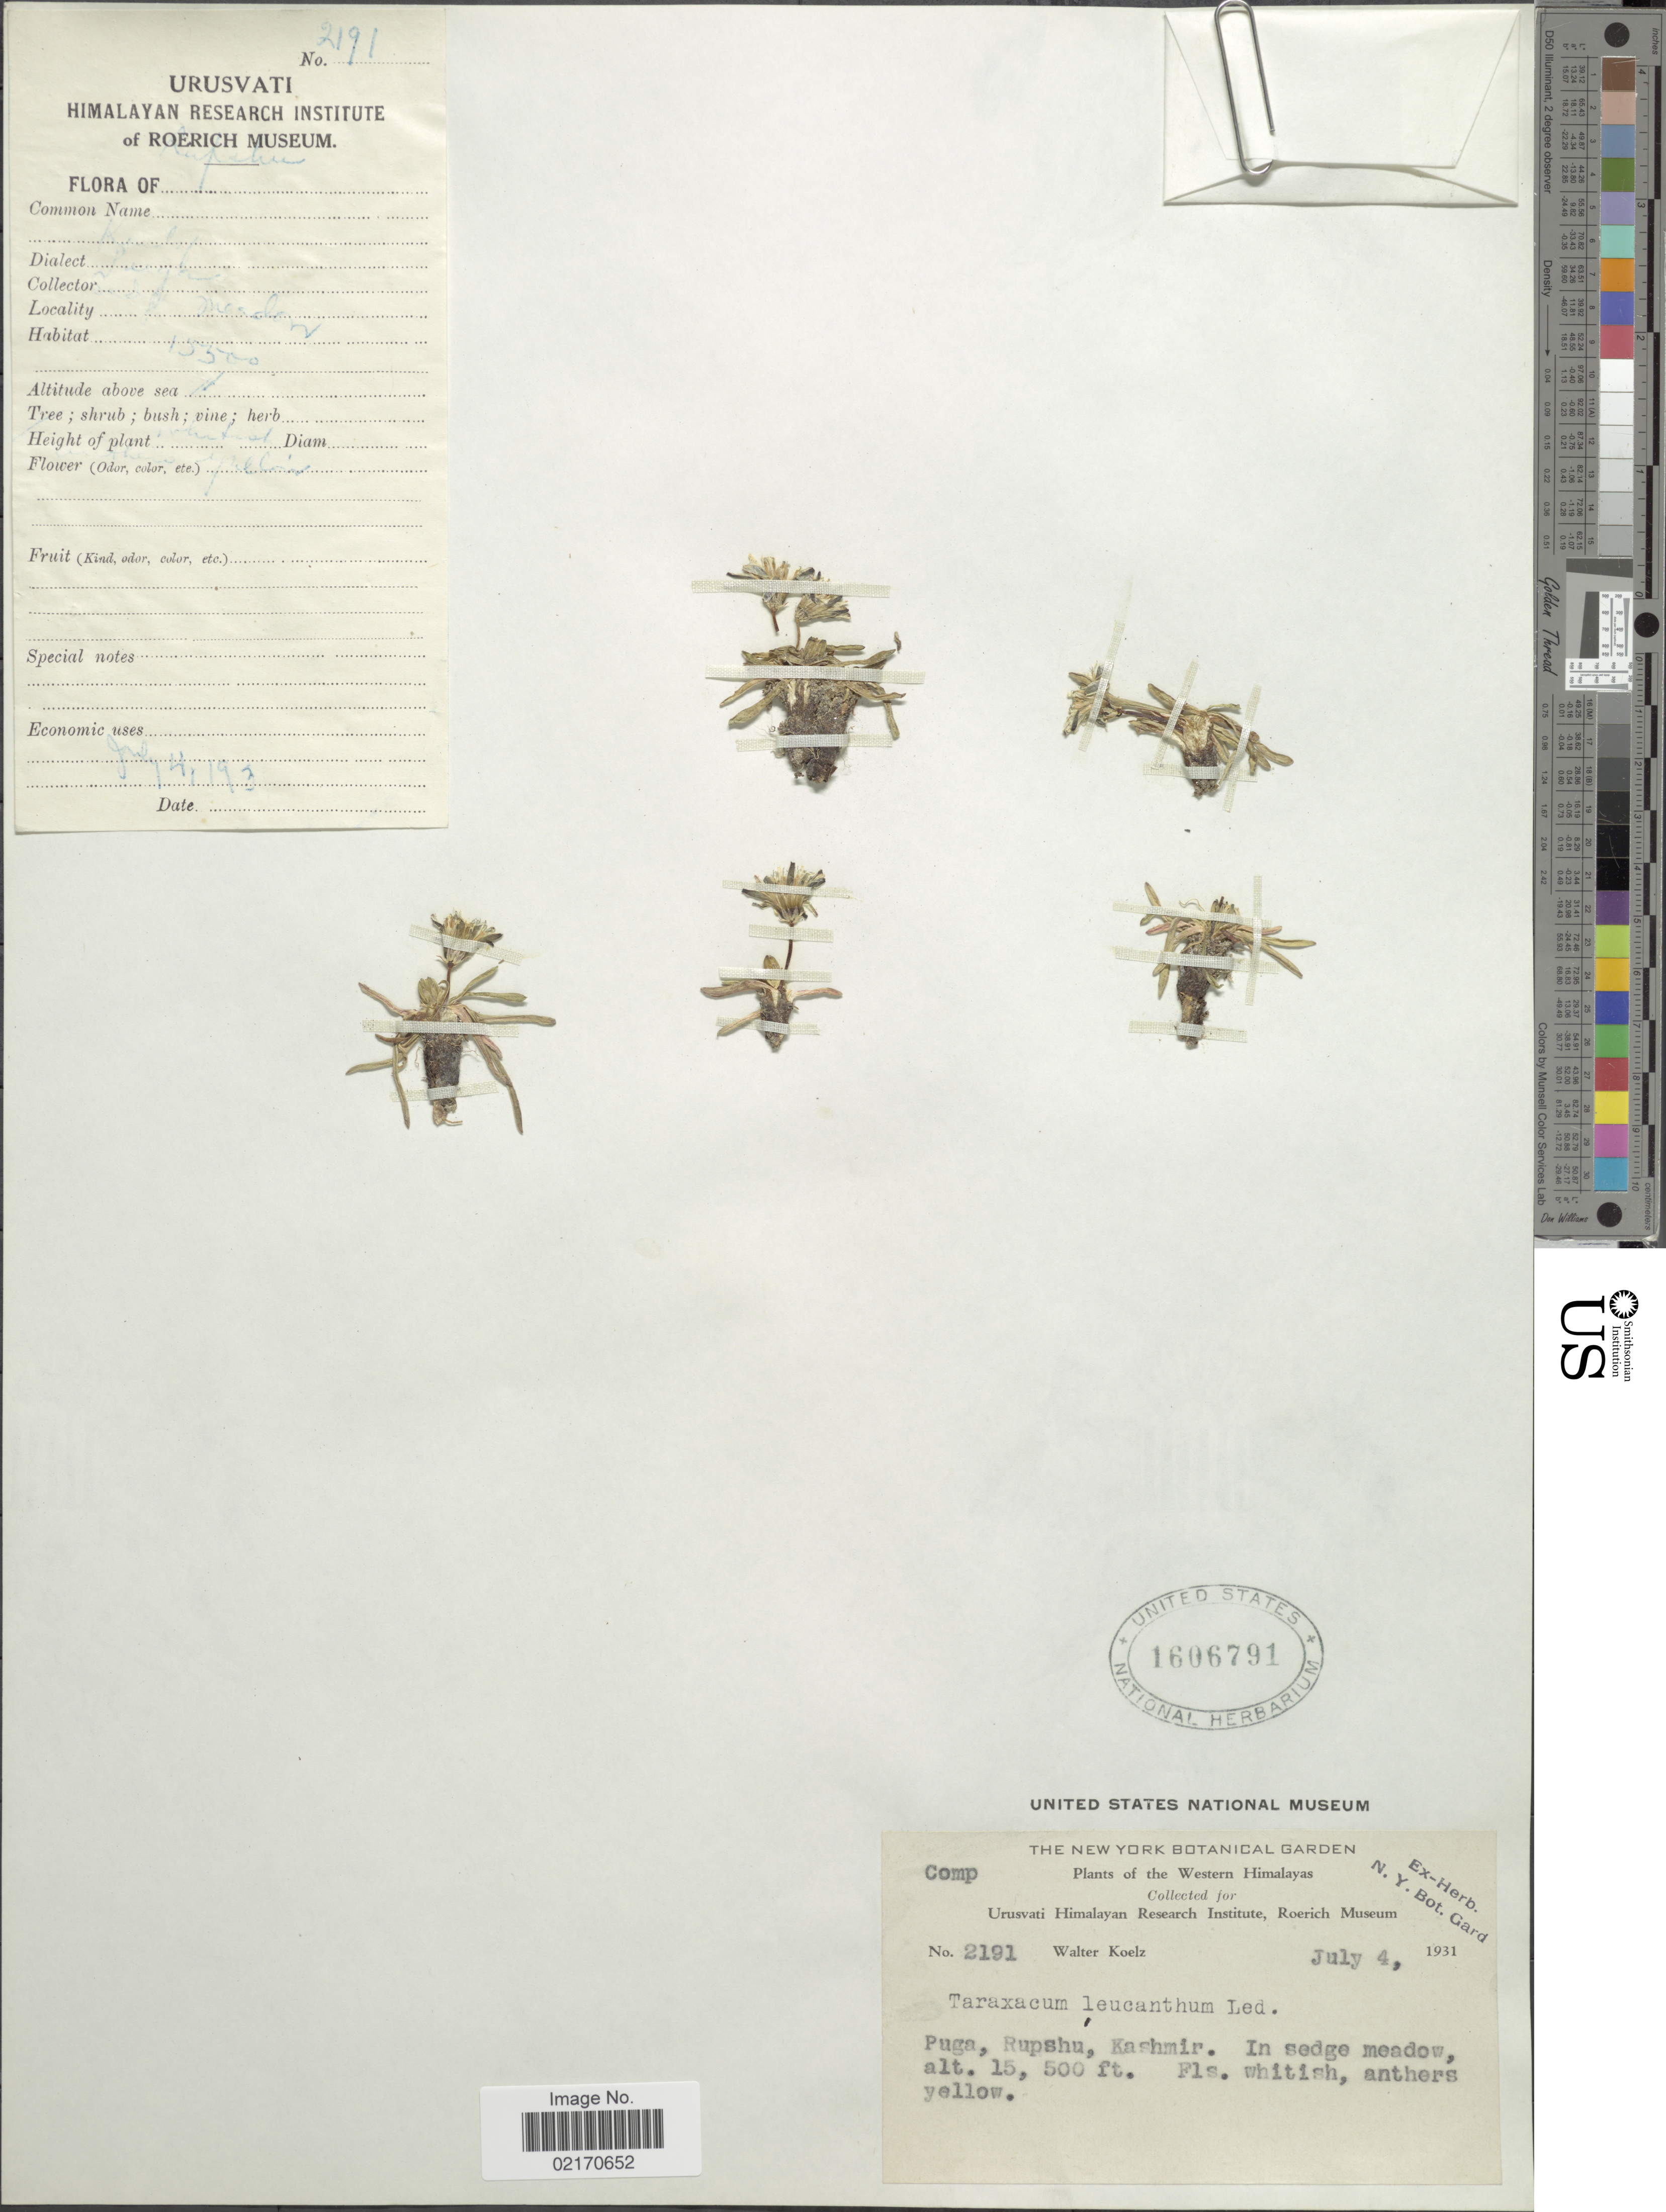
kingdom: Plantae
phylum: Tracheophyta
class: Magnoliopsida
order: Asterales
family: Asteraceae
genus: Taraxacum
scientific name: Taraxacum leucanthum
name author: (Ledeb.) Ledeb.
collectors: W. N. Koelz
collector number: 2191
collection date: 1931-07-04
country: India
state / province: Jammu and Kashmir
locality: Western Himalayas, Puga, Rupshu, Kashmir, in sedge meadow.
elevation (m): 4724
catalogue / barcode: US 1606791